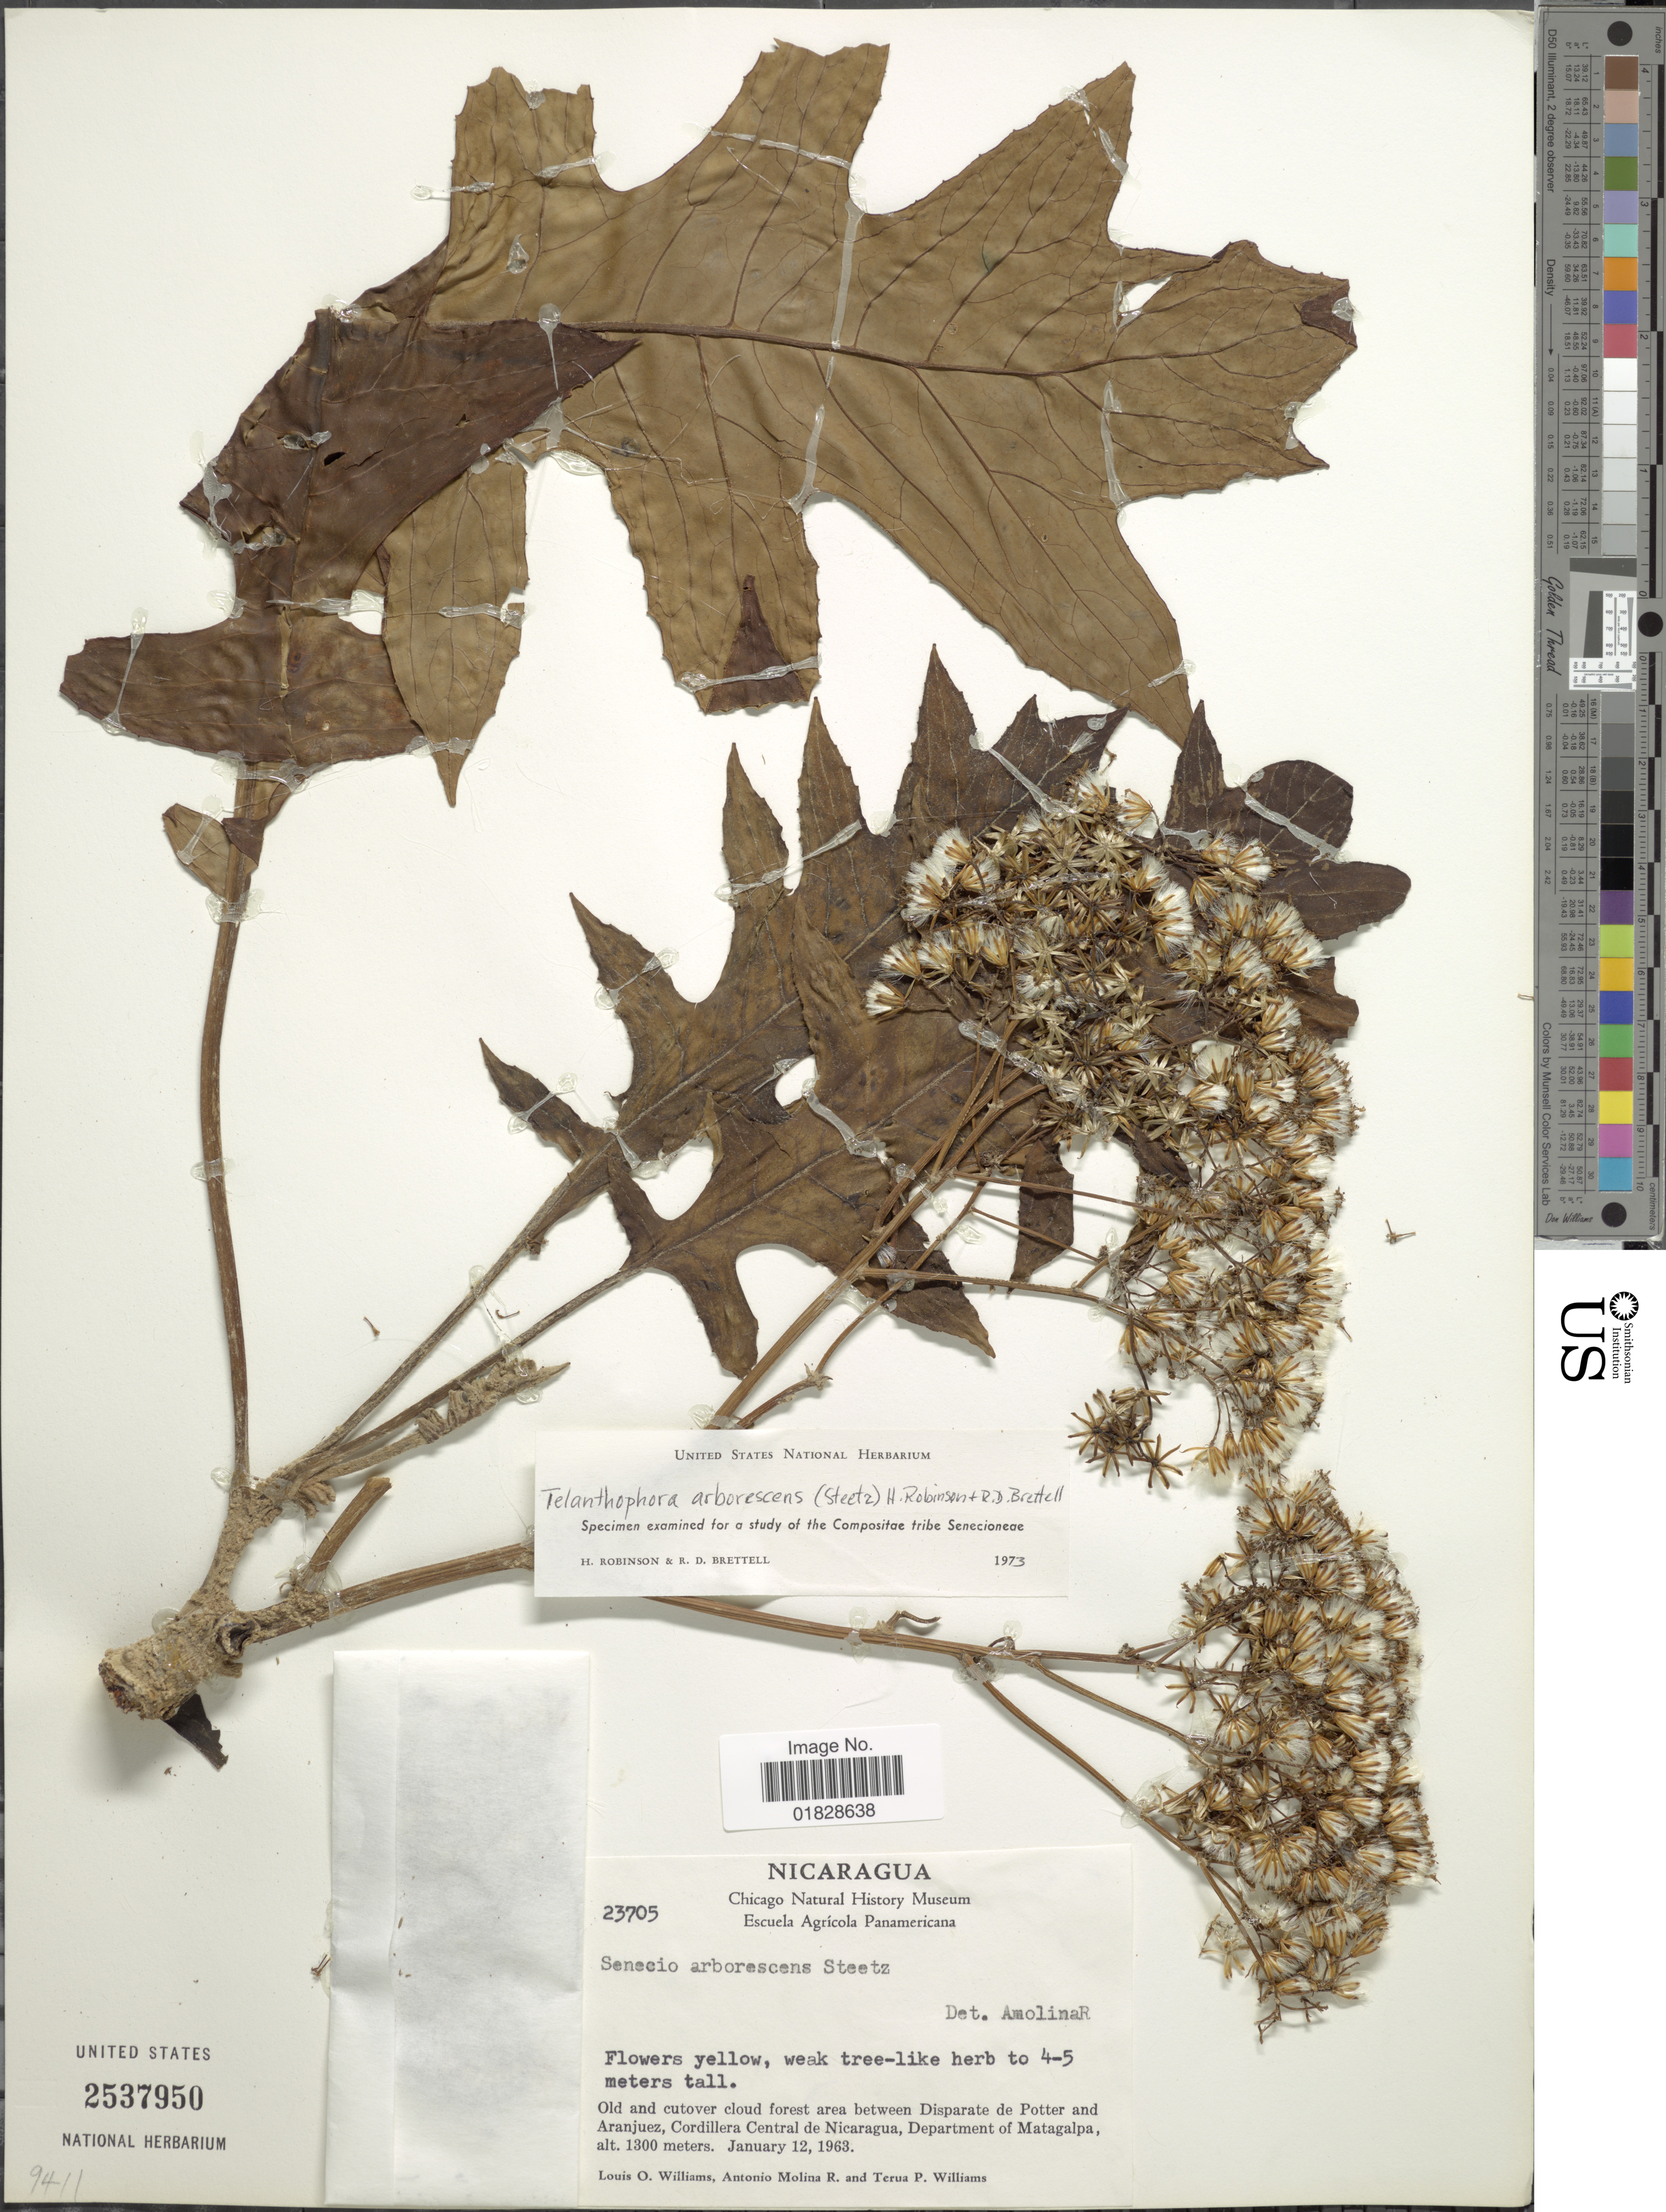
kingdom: Plantae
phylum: Tracheophyta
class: Magnoliopsida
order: Asterales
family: Asteraceae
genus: Telanthophora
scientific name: Telanthophora arborescens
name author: (Steetz) H. Rob. & Brettell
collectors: L. O. Williams, A. Molina R. & T. P. Williams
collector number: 23705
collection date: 1963-01-12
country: Nicaragua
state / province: Matagalpa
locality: Old and cutover cloud forest area between Disparate de Potter and Aranjuez, Cordillera Central de Nicaragua, Department of Matagalpa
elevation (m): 1300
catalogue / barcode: US 2537950